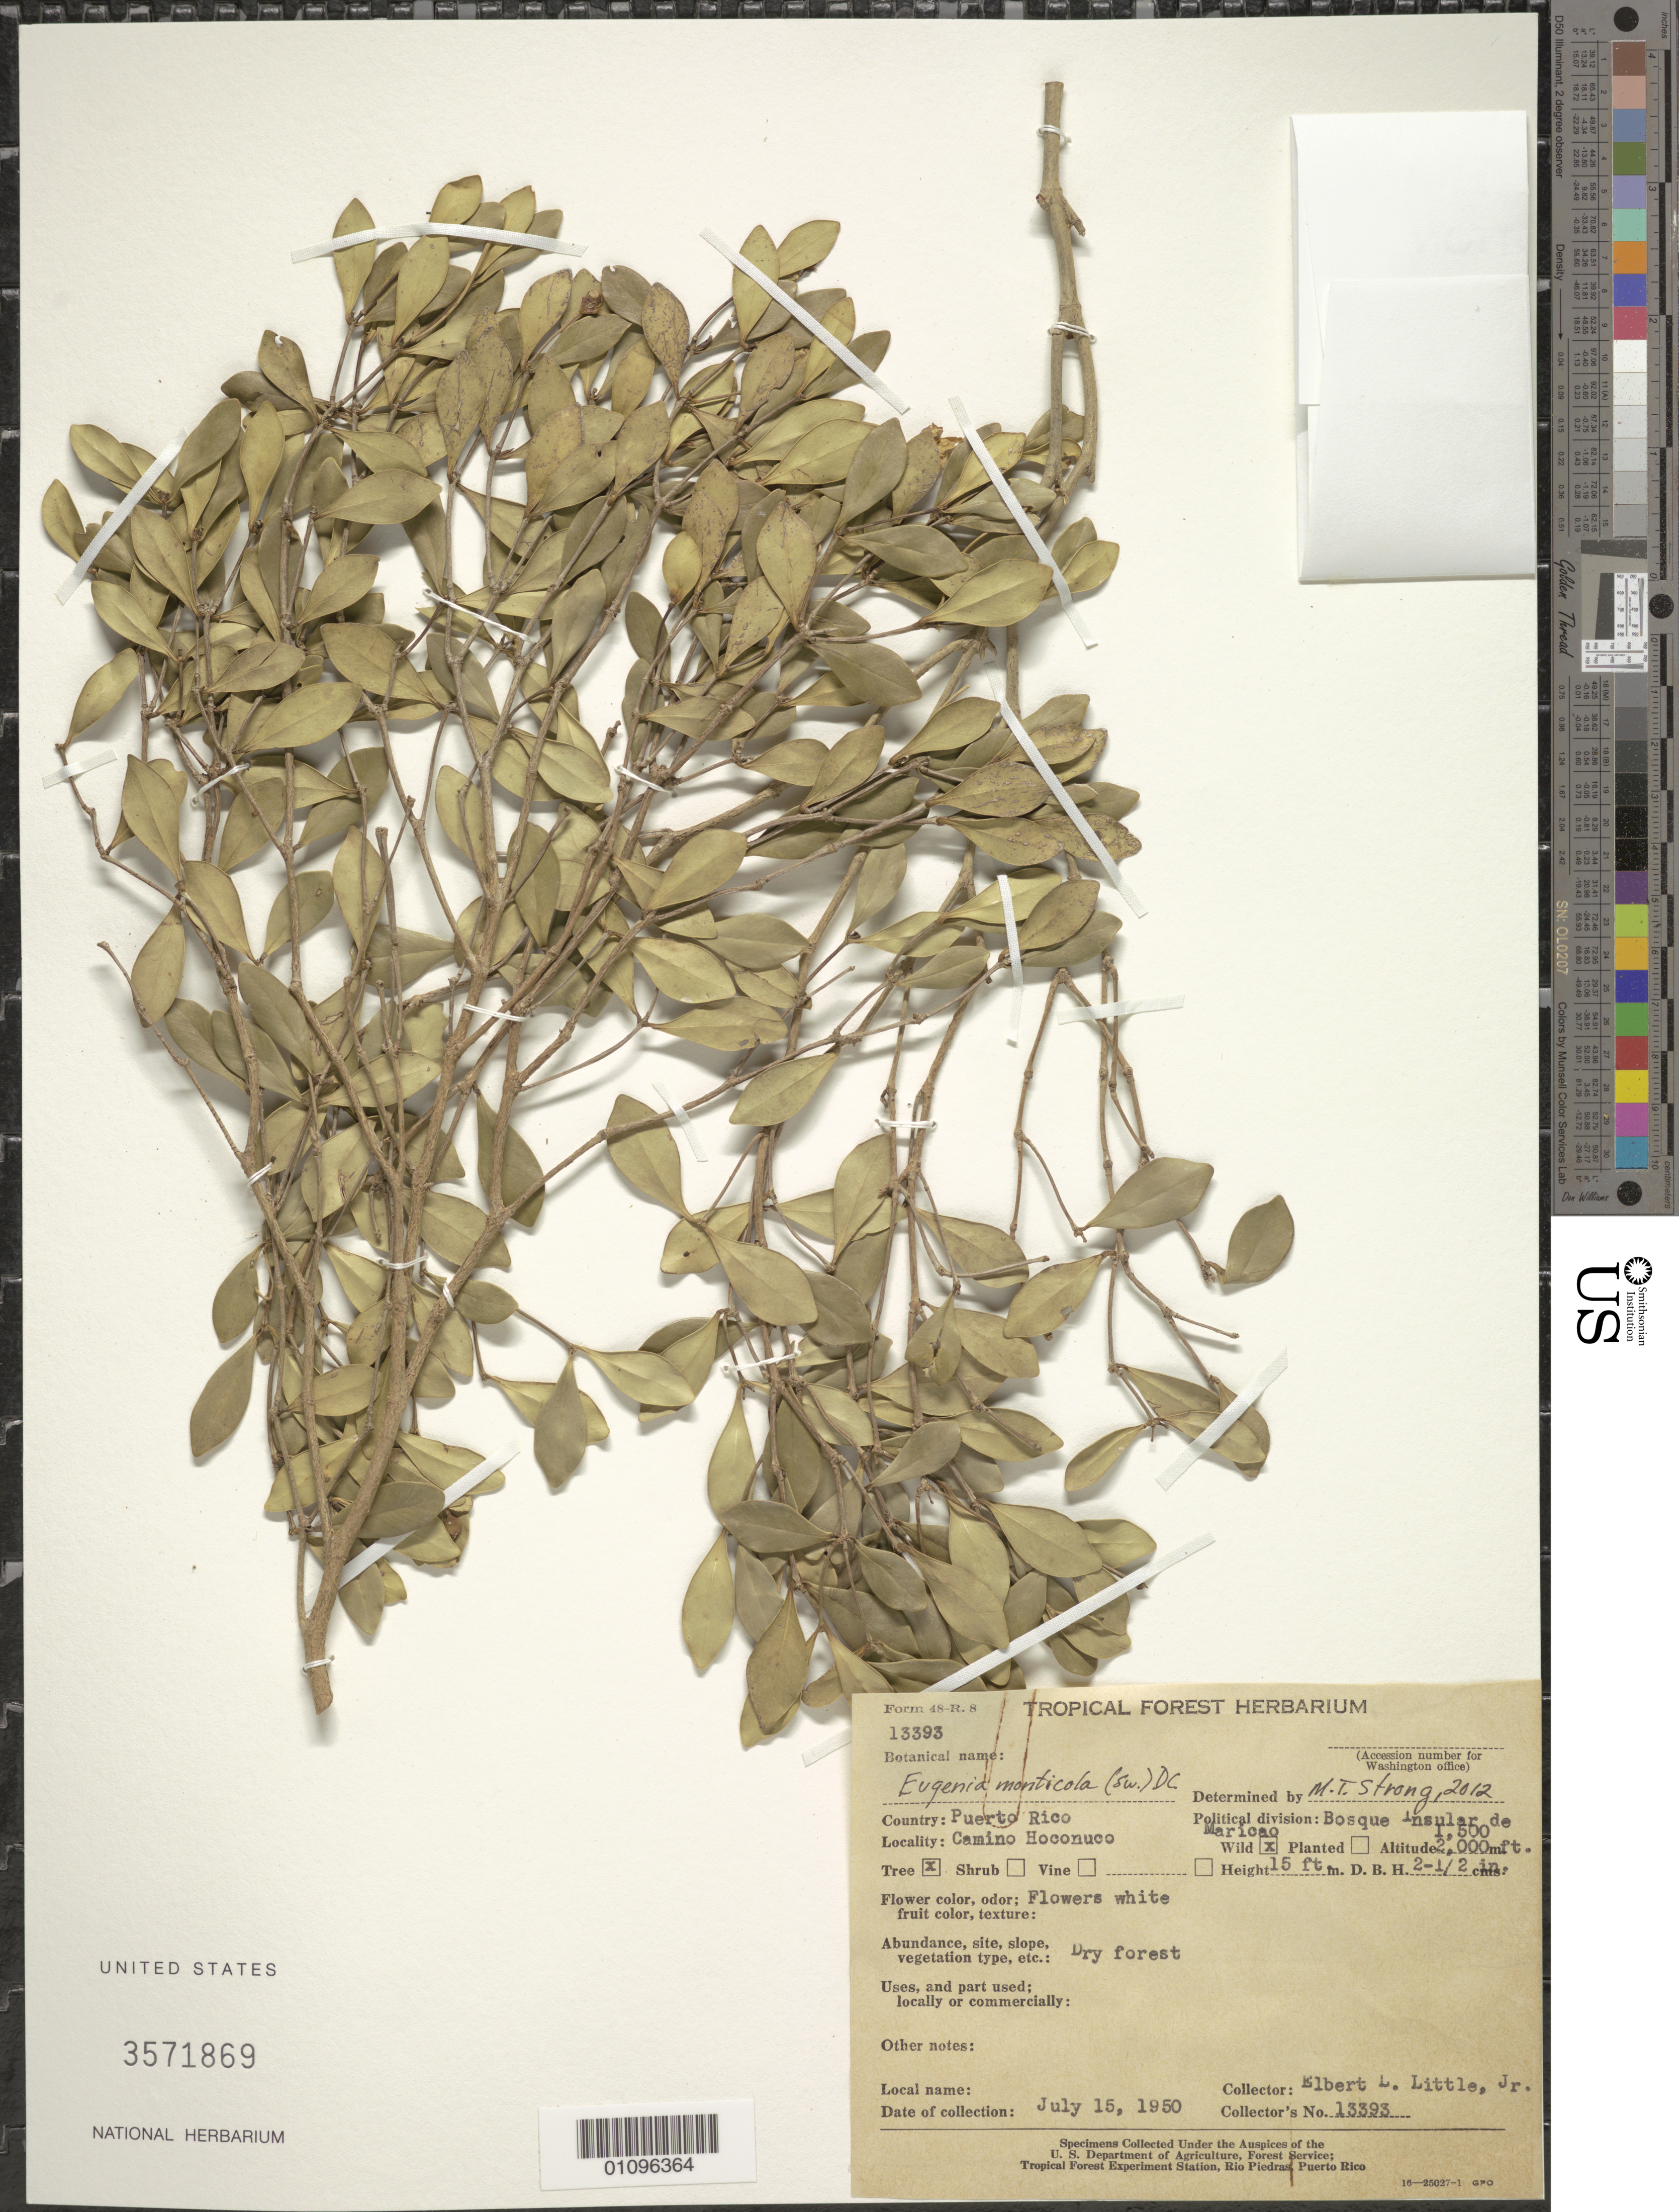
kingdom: Plantae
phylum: Tracheophyta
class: Magnoliopsida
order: Myrtales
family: Myrtaceae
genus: Eugenia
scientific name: Eugenia monticola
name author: (Sw.) DC.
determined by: Strong, M. T., (US), Smithsonian Institution - National Museum of Natural History (UNITED STATES)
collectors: E. L. Little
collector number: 13393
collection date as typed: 15 Jul 1950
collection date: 1950-07-15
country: Puerto Rico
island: Puerto Rico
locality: Bosque Insular de Maricao, Camino Hoconuco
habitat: Dry forest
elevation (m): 457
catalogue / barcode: US 3571869